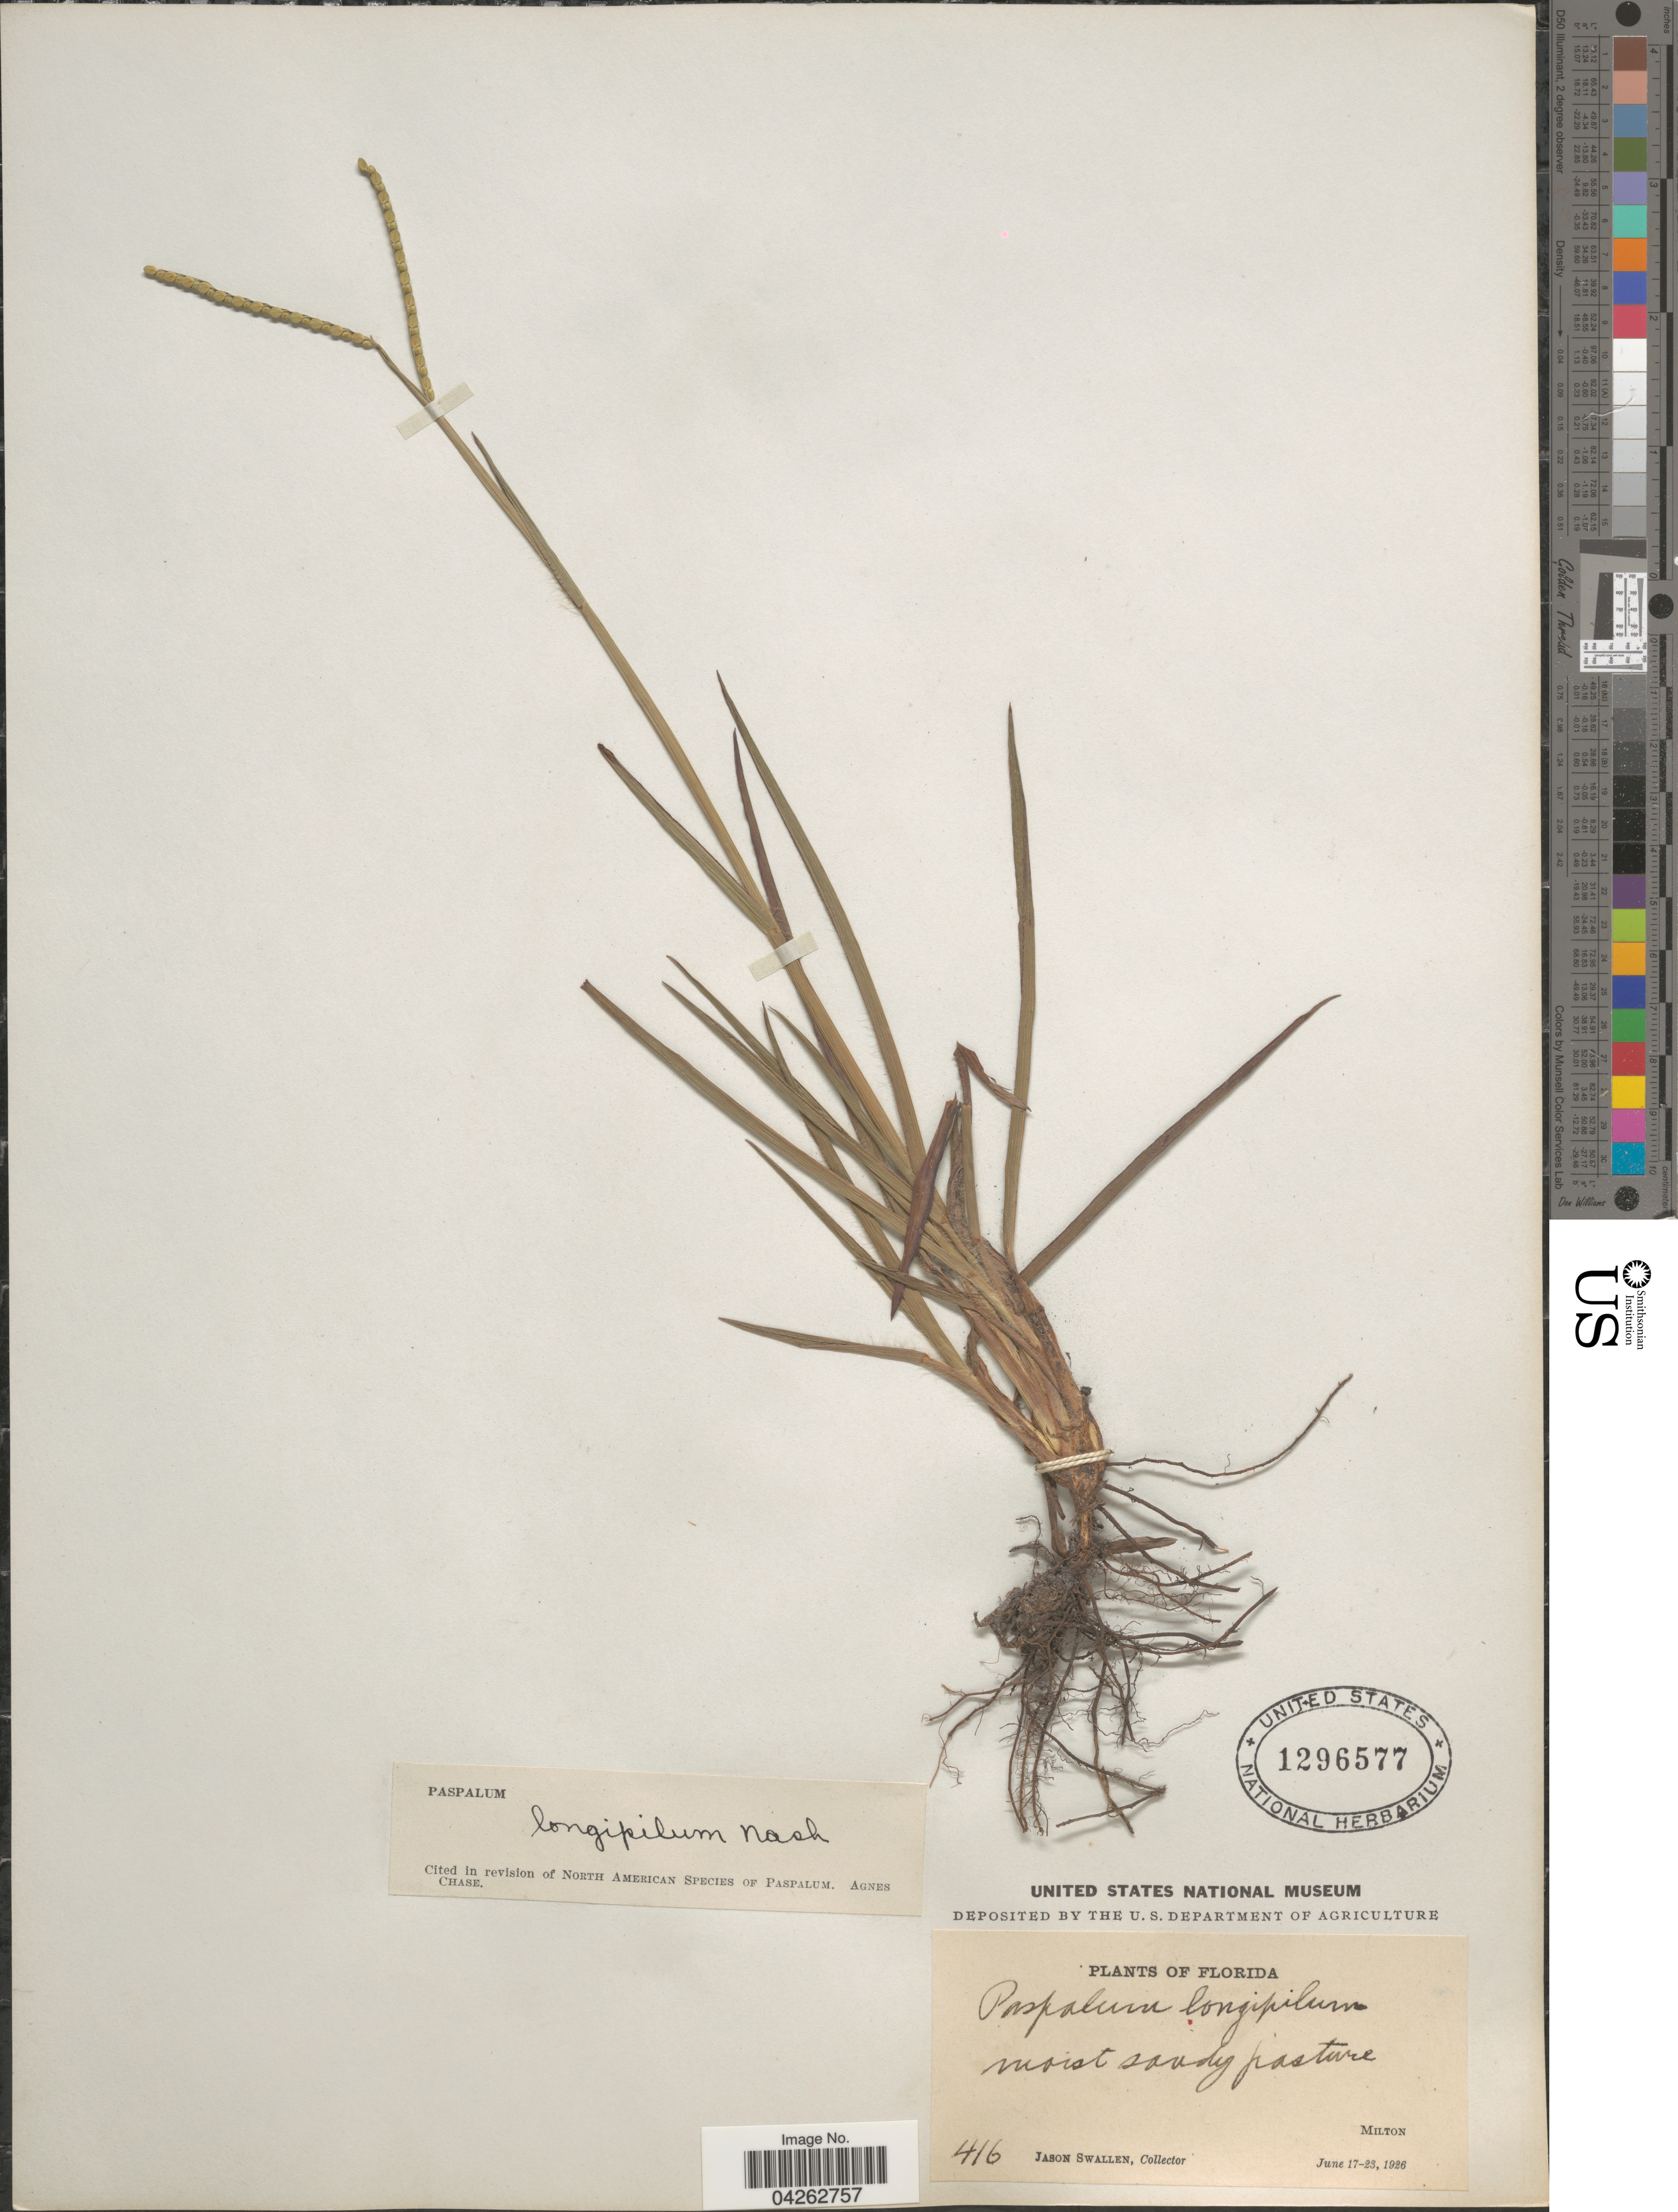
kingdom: Plantae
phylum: Tracheophyta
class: Liliopsida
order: Poales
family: Poaceae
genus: Paspalum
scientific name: Paspalum longipilum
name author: Nash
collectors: J. R. Swallen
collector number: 416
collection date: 1926-06-17/1926-06-23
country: United States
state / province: Florida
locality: Moist sandy pasture. Milton.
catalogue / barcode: US 1296577